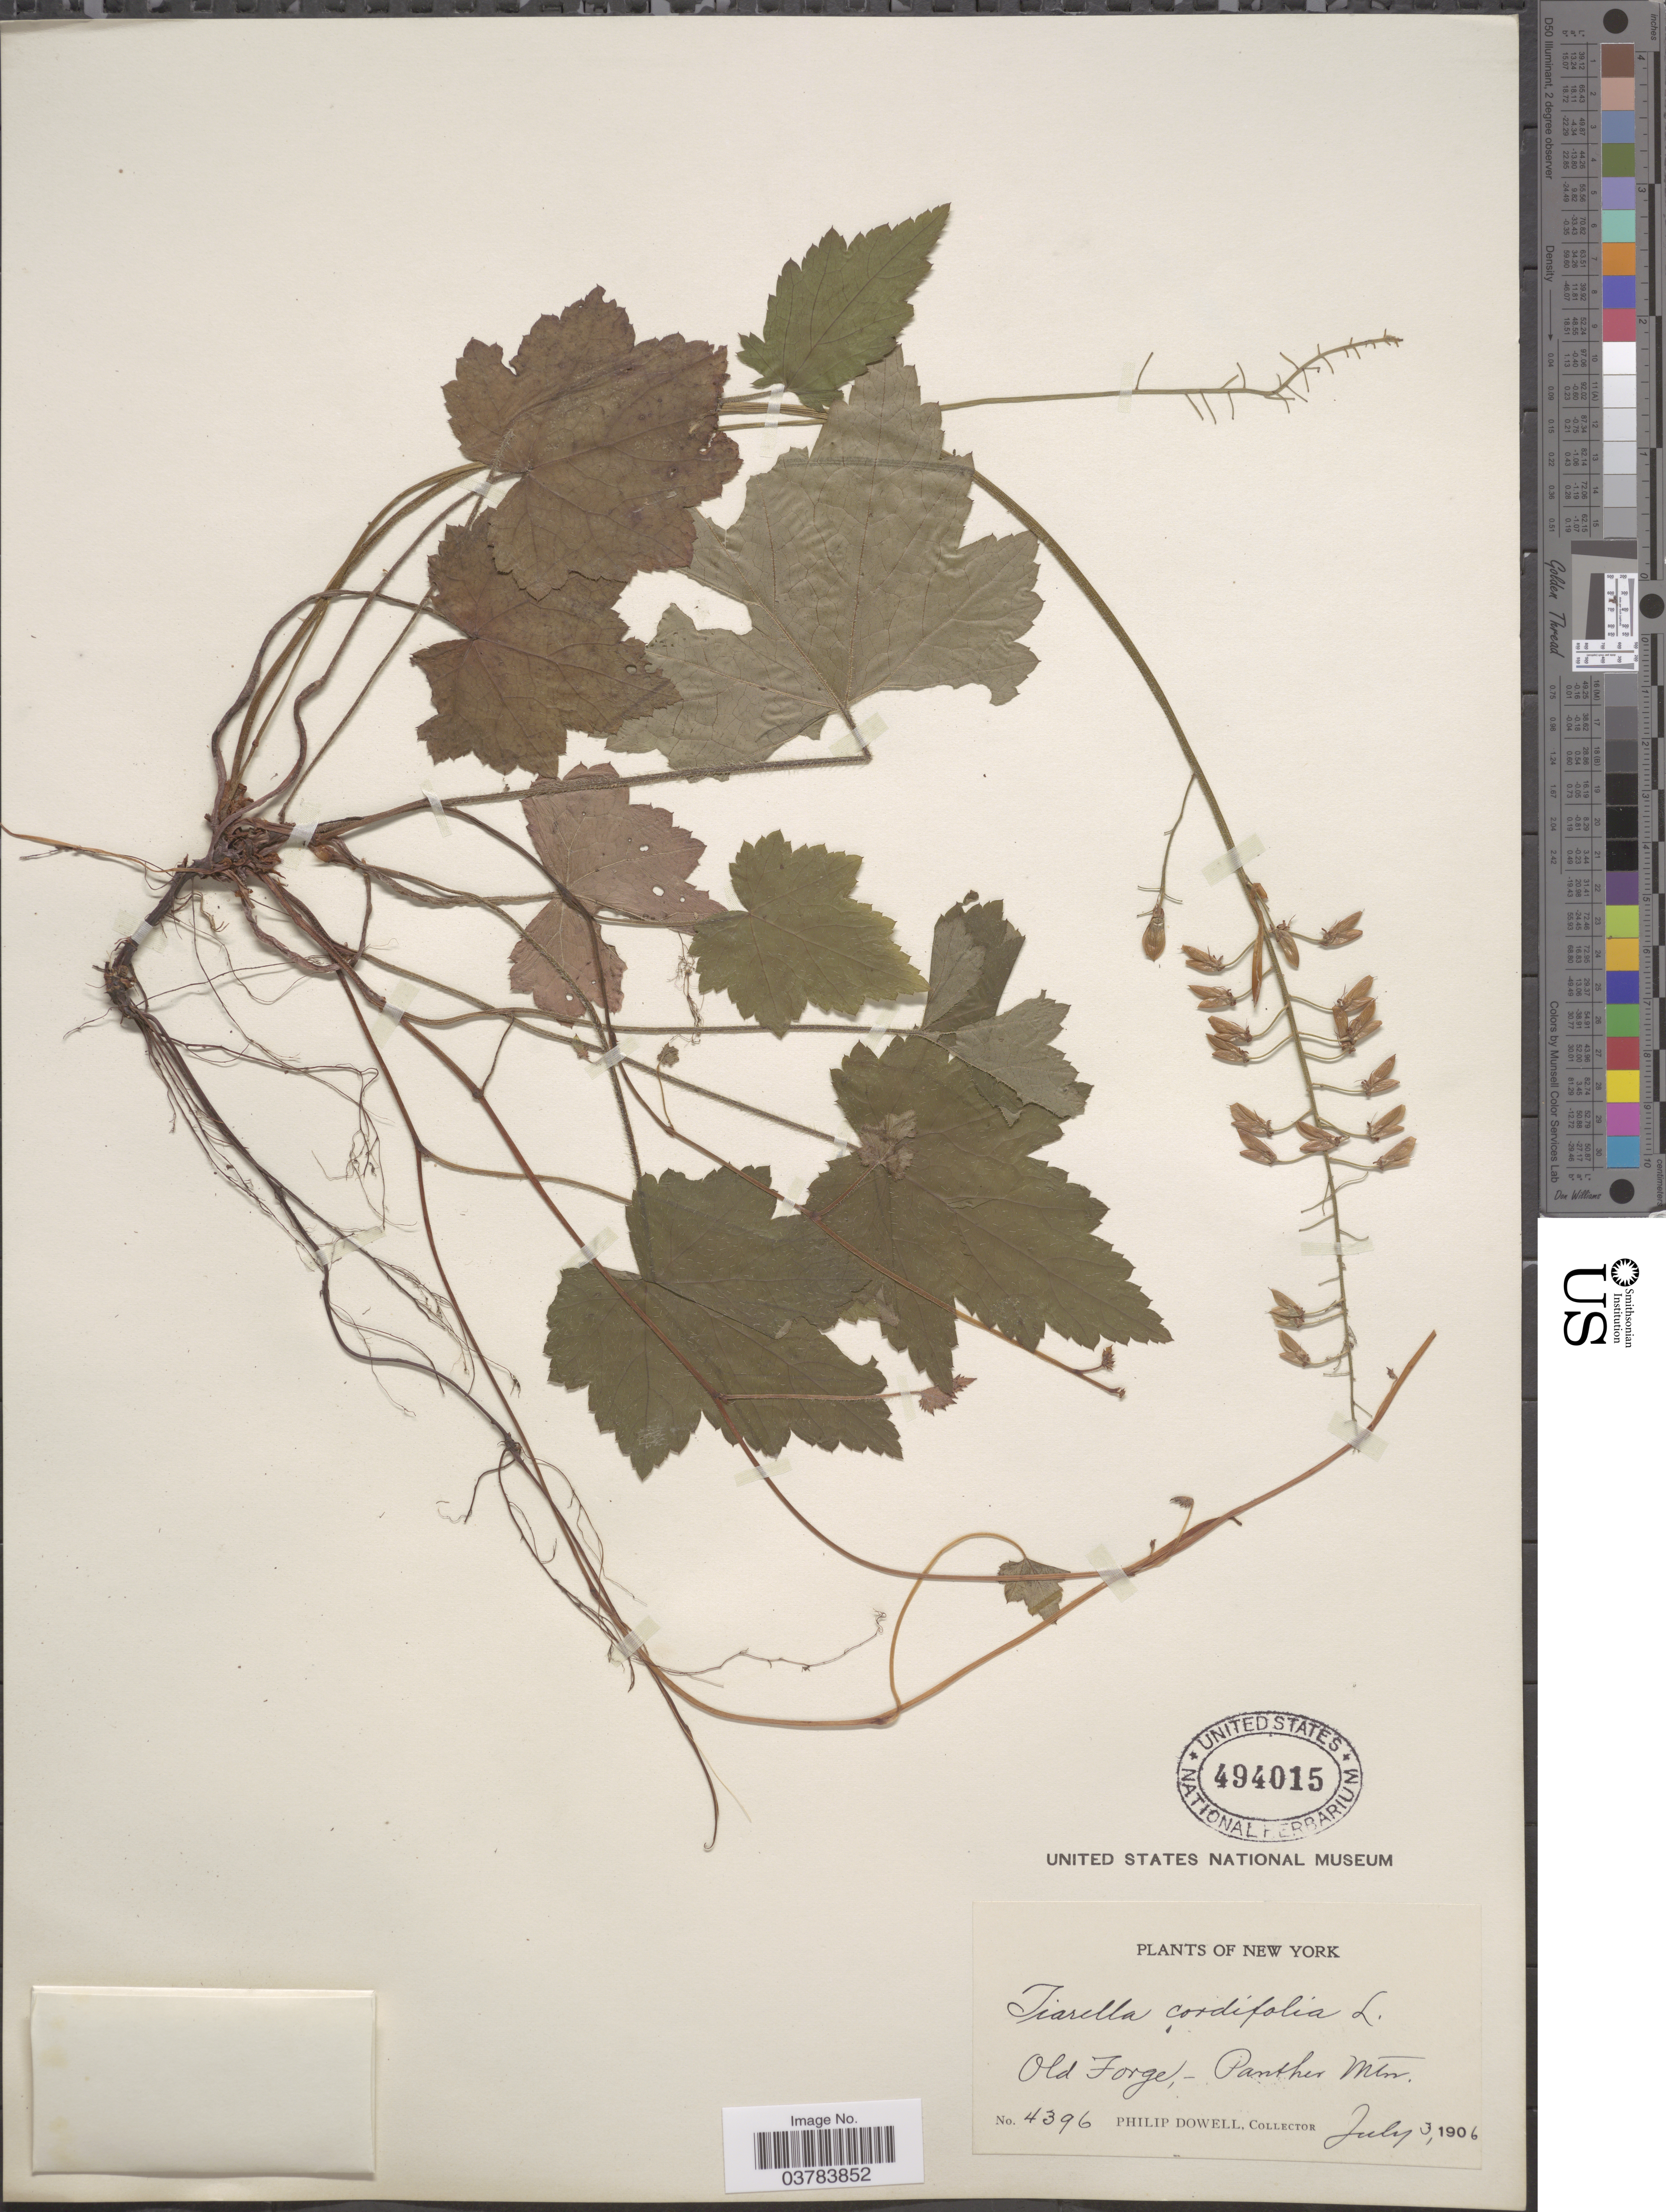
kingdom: Plantae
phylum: Tracheophyta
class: Magnoliopsida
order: Saxifragales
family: Saxifragaceae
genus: Tiarella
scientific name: Tiarella cordifolia var. typica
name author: Lakela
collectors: P. Dowell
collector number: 4396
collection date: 1906-07-03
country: United States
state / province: New York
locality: Old Forge, Panther Mts.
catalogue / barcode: US 494015